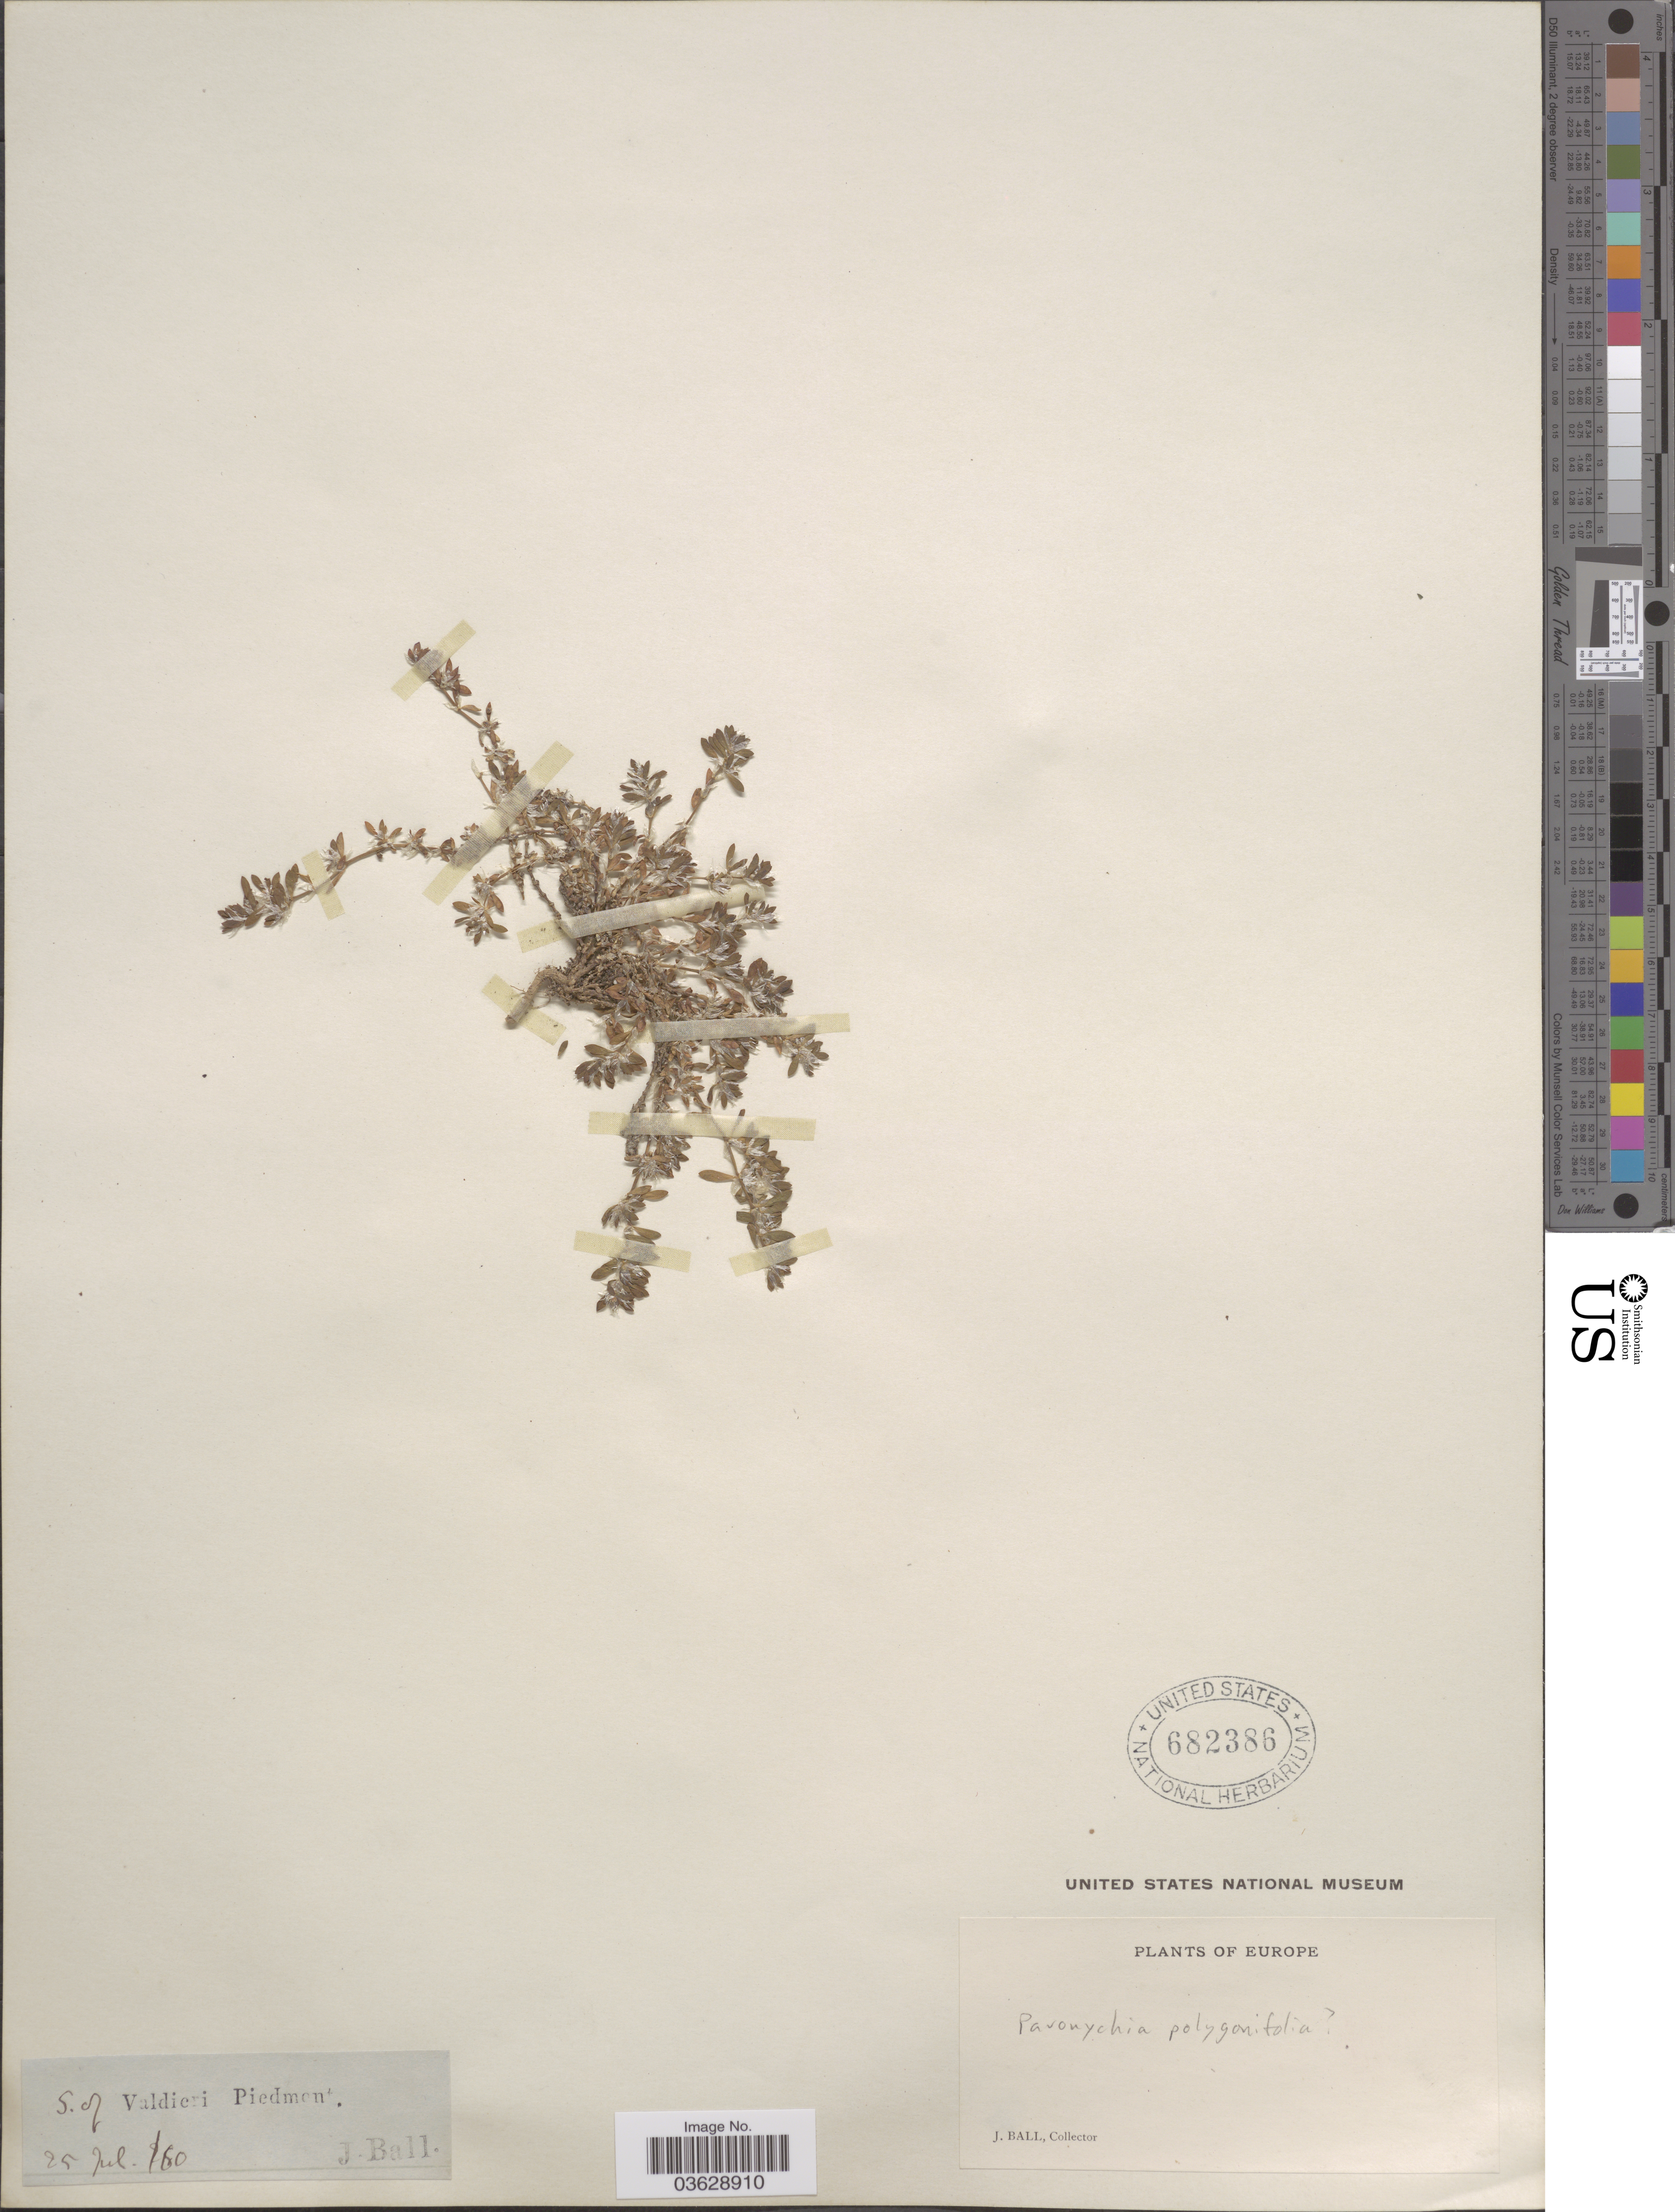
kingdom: Plantae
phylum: Tracheophyta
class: Magnoliopsida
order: Caryophyllales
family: Caryophyllaceae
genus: Paronychia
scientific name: Paronychia polygonifolia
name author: (Vill.) DC.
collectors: J. Ball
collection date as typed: Transcribed d/m/y: 25/7/60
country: Italy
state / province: Piedmont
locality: S. of Valdiere Piedmont.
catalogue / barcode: US 682386